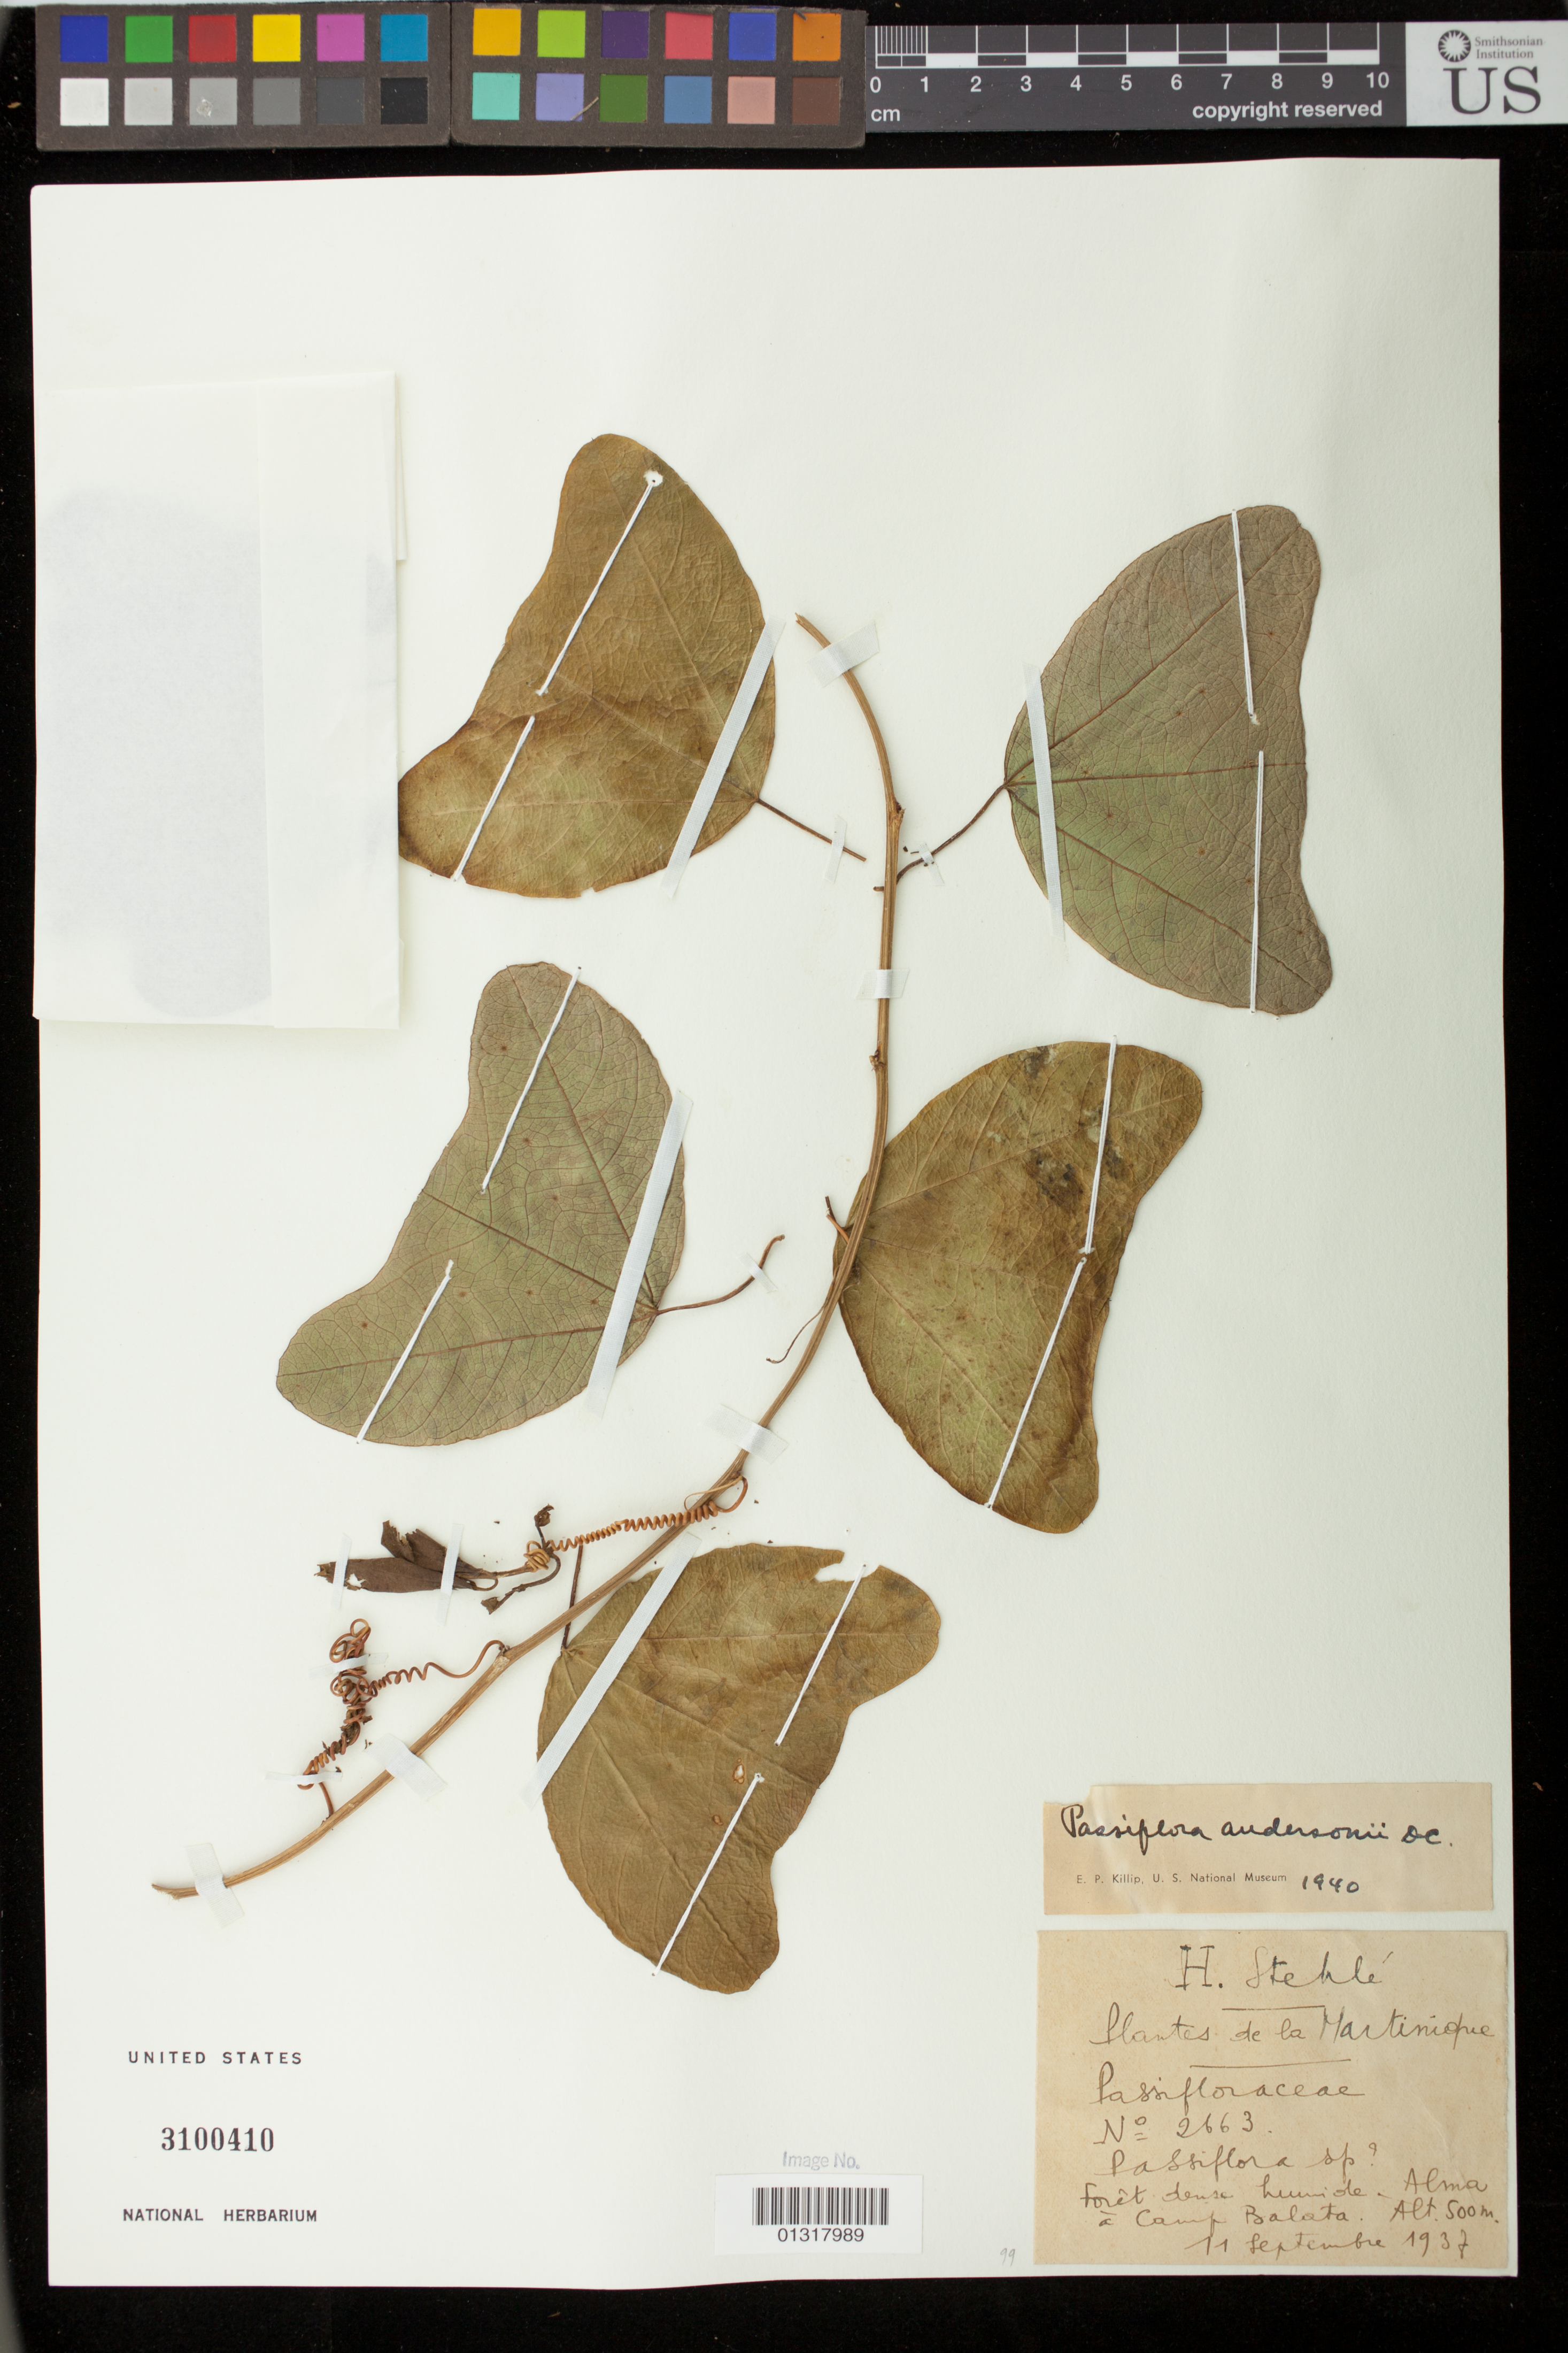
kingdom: Plantae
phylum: Tracheophyta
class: Magnoliopsida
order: Malpighiales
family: Passifloraceae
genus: Passiflora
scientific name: Passiflora andersonii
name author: DC.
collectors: H. Stehlé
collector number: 2663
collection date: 1937-09-11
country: Martinique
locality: Alma a Camp Balata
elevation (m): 500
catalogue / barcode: US 3100410